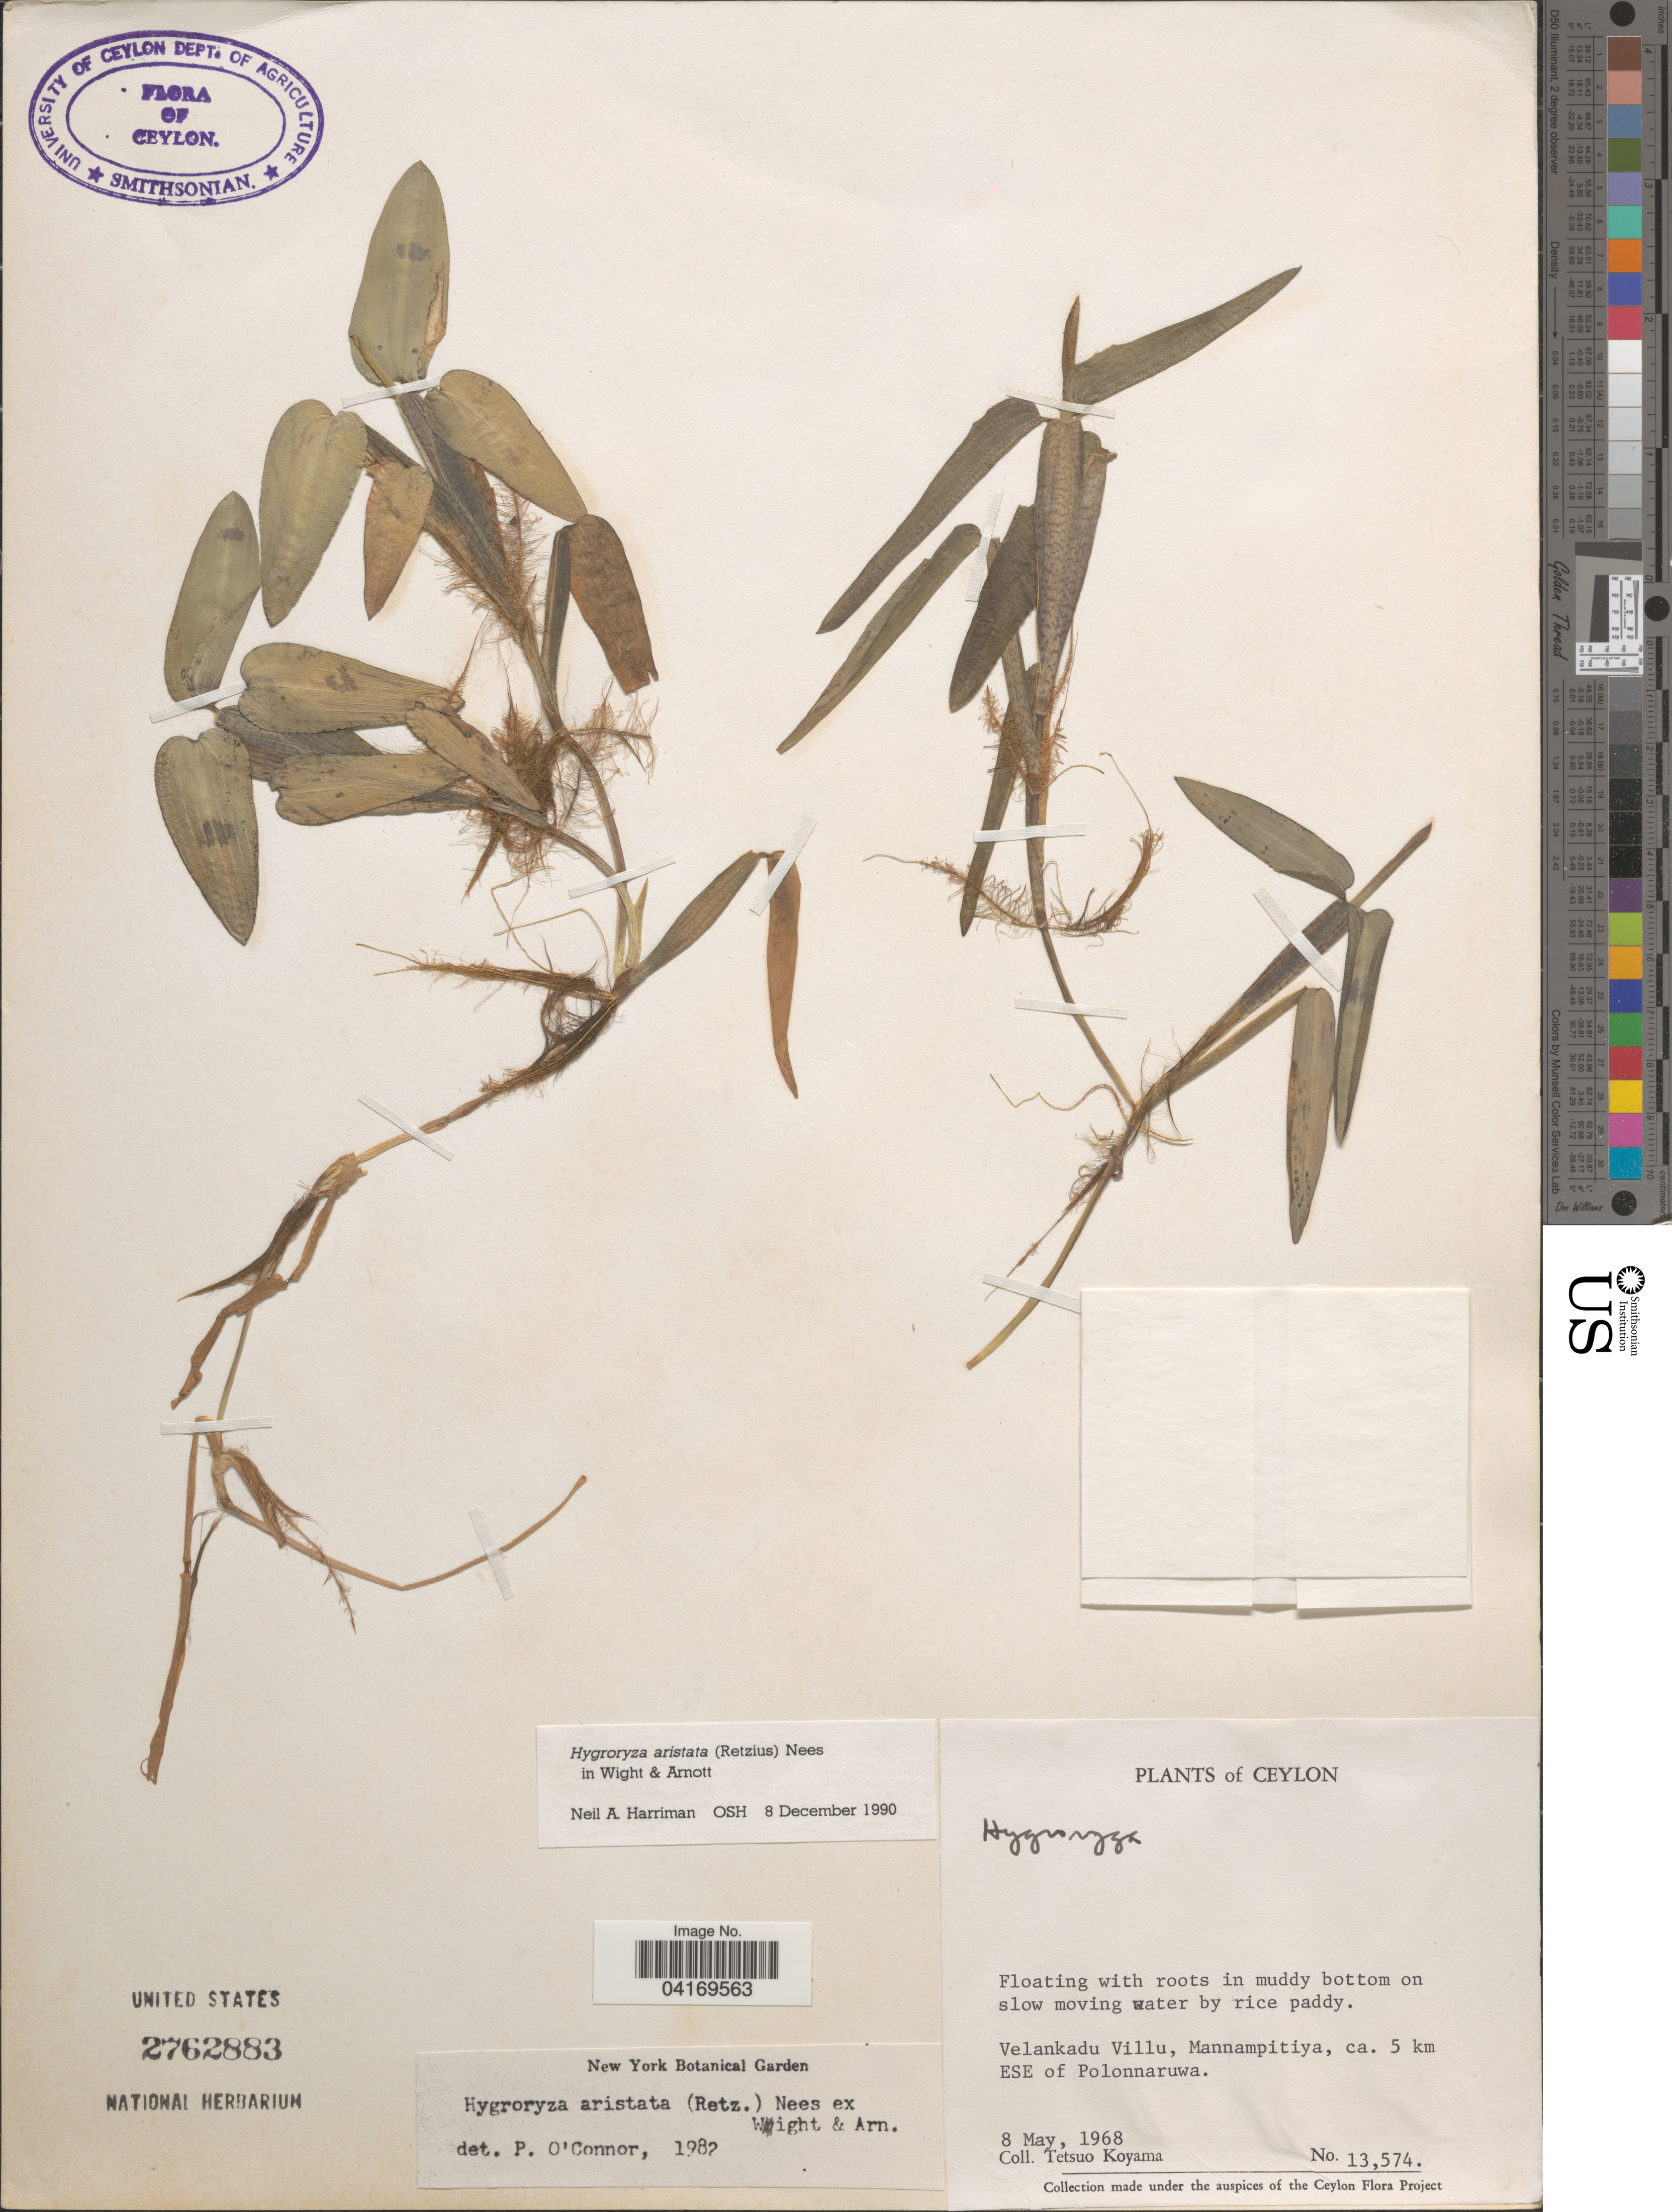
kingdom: Plantae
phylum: Tracheophyta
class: Liliopsida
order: Poales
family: Poaceae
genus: Hygroryza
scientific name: Hygroryza aristata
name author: (Retz.) Nees ex Wright & Arn.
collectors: T. Koyama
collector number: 13574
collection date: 1968-05-08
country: Sri Lanka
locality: Ceylon. Velankadu Villu, Mannampitiya, ca. 5 km ESE of Polonnaruwa.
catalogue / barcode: US 2762883